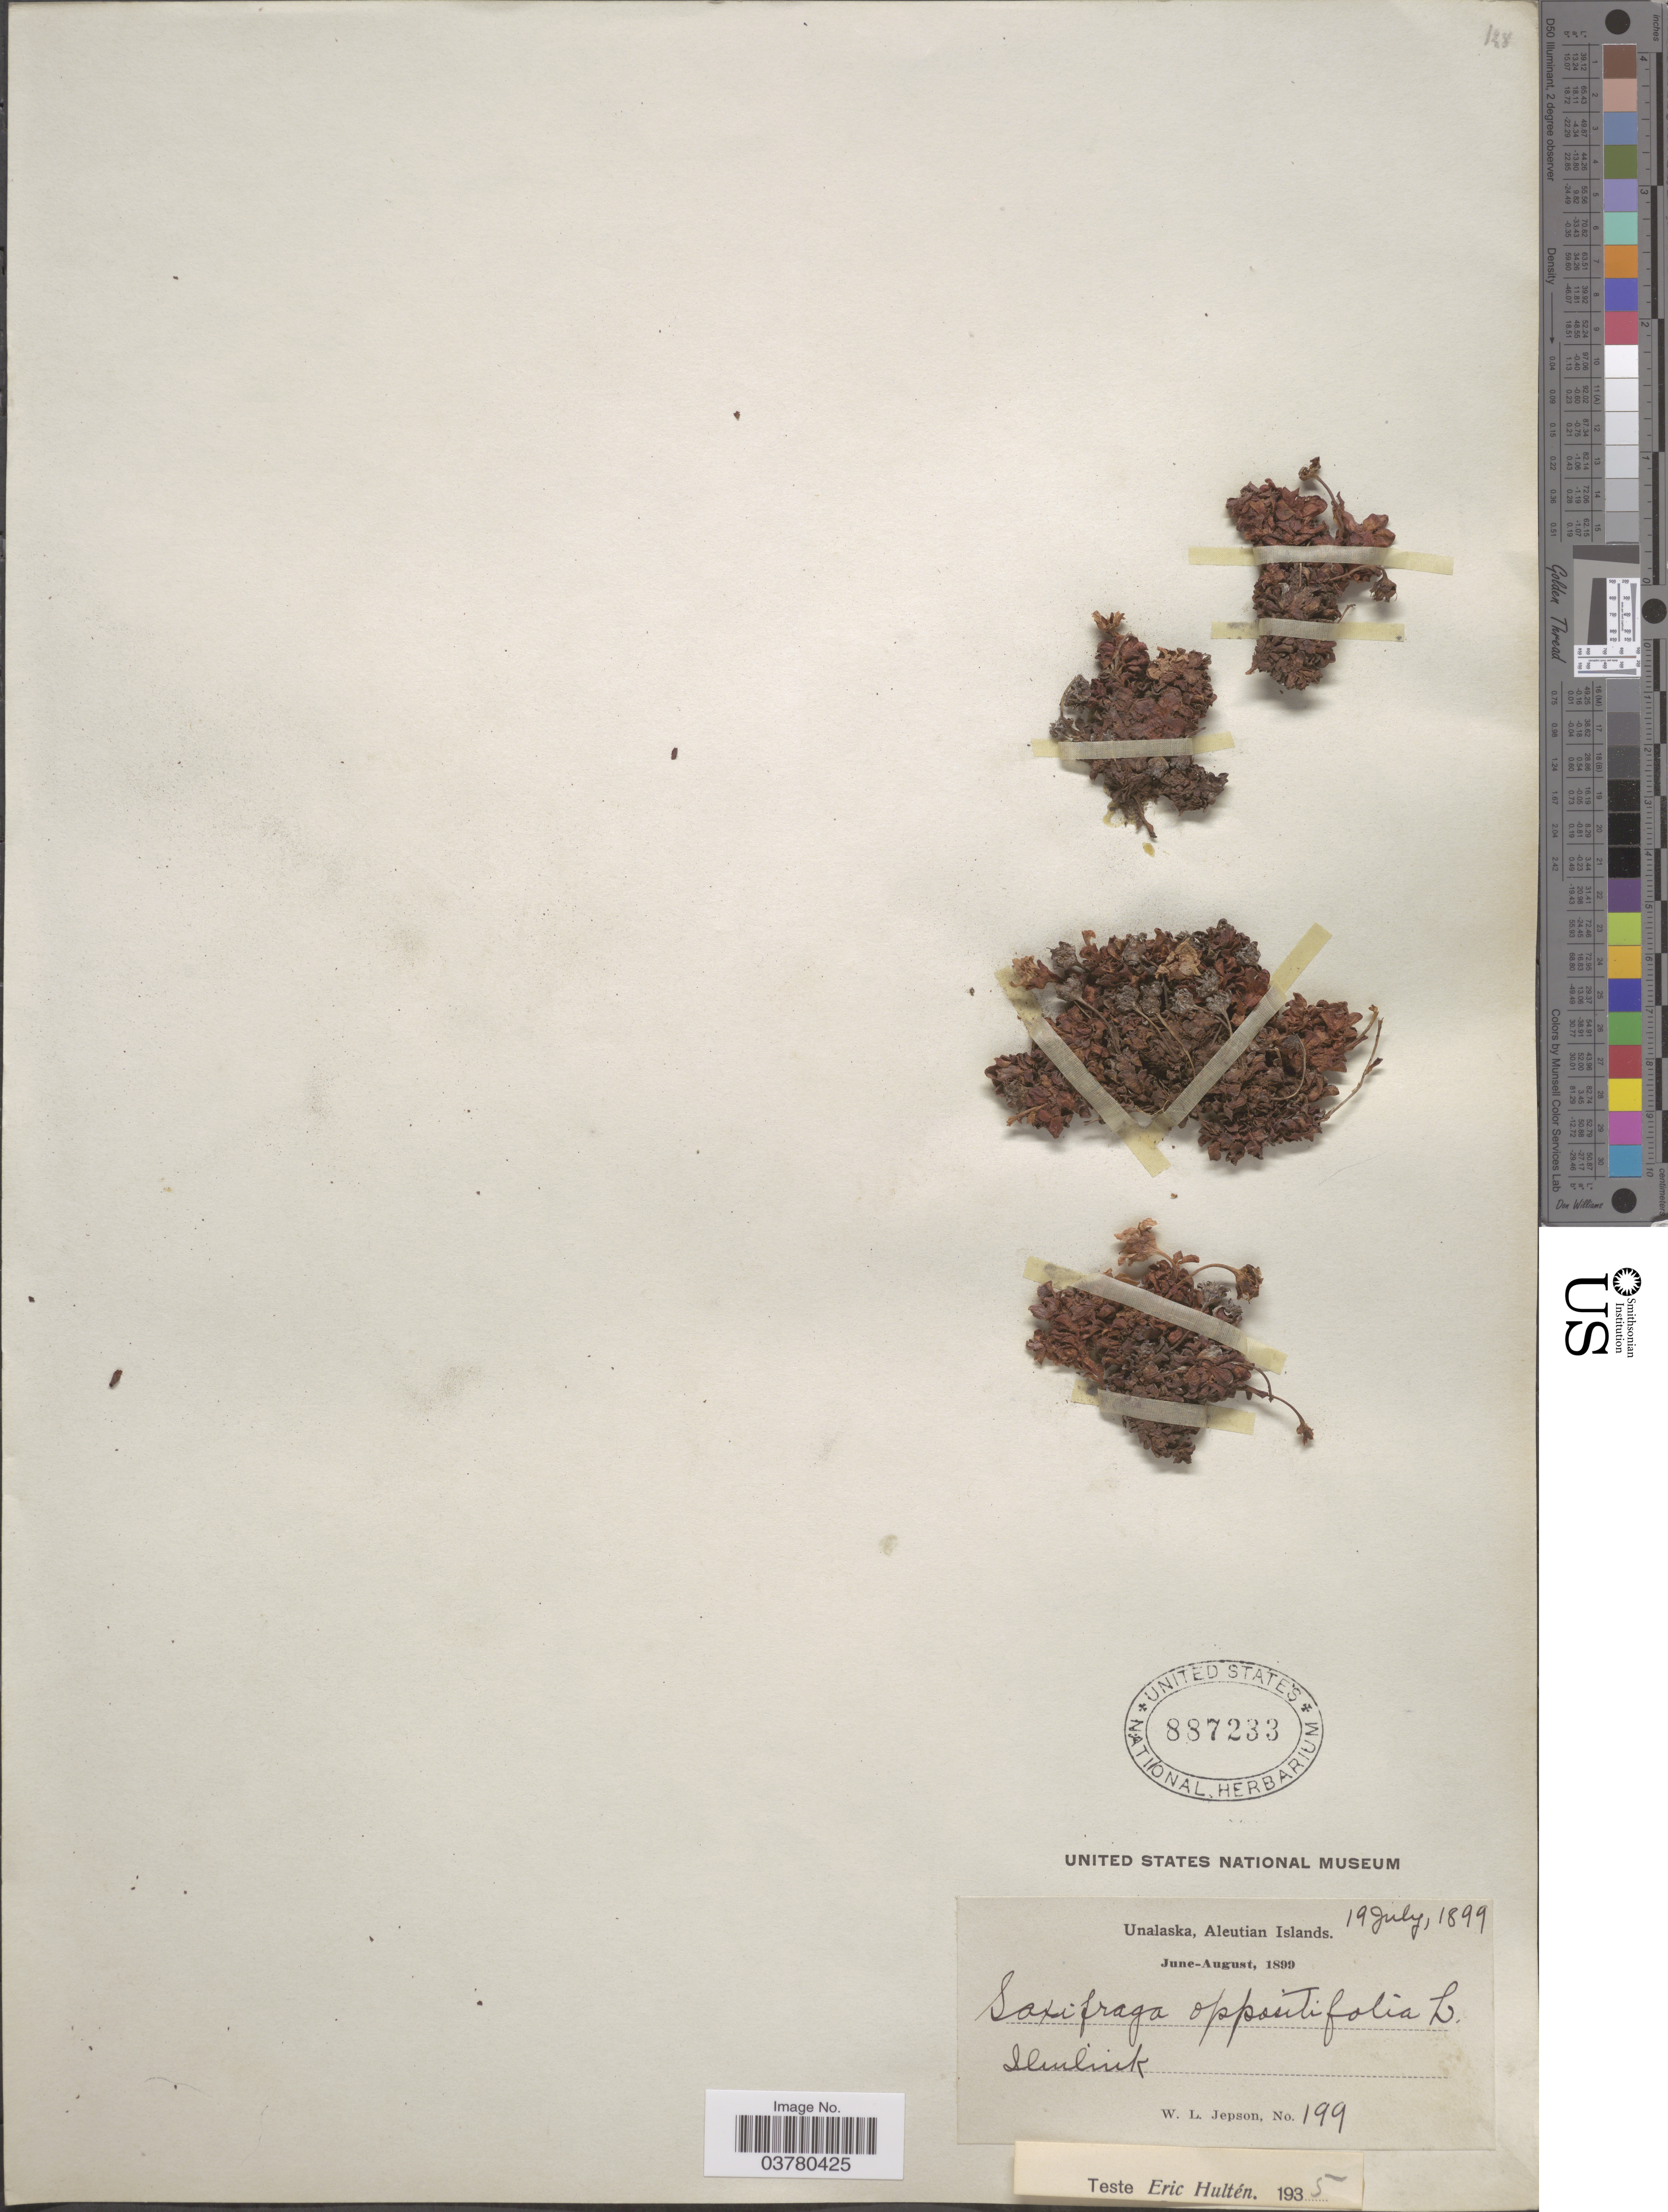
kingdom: Plantae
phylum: Tracheophyta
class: Magnoliopsida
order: Saxifragales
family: Saxifragaceae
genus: Saxifraga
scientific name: Saxifraga oppositifolia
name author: L.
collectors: W. L. Jepson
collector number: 199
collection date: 1899-07-19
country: United States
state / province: Alaska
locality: Unalaska, Aleutian Islands. Iliuliuk.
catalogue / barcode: US 887233